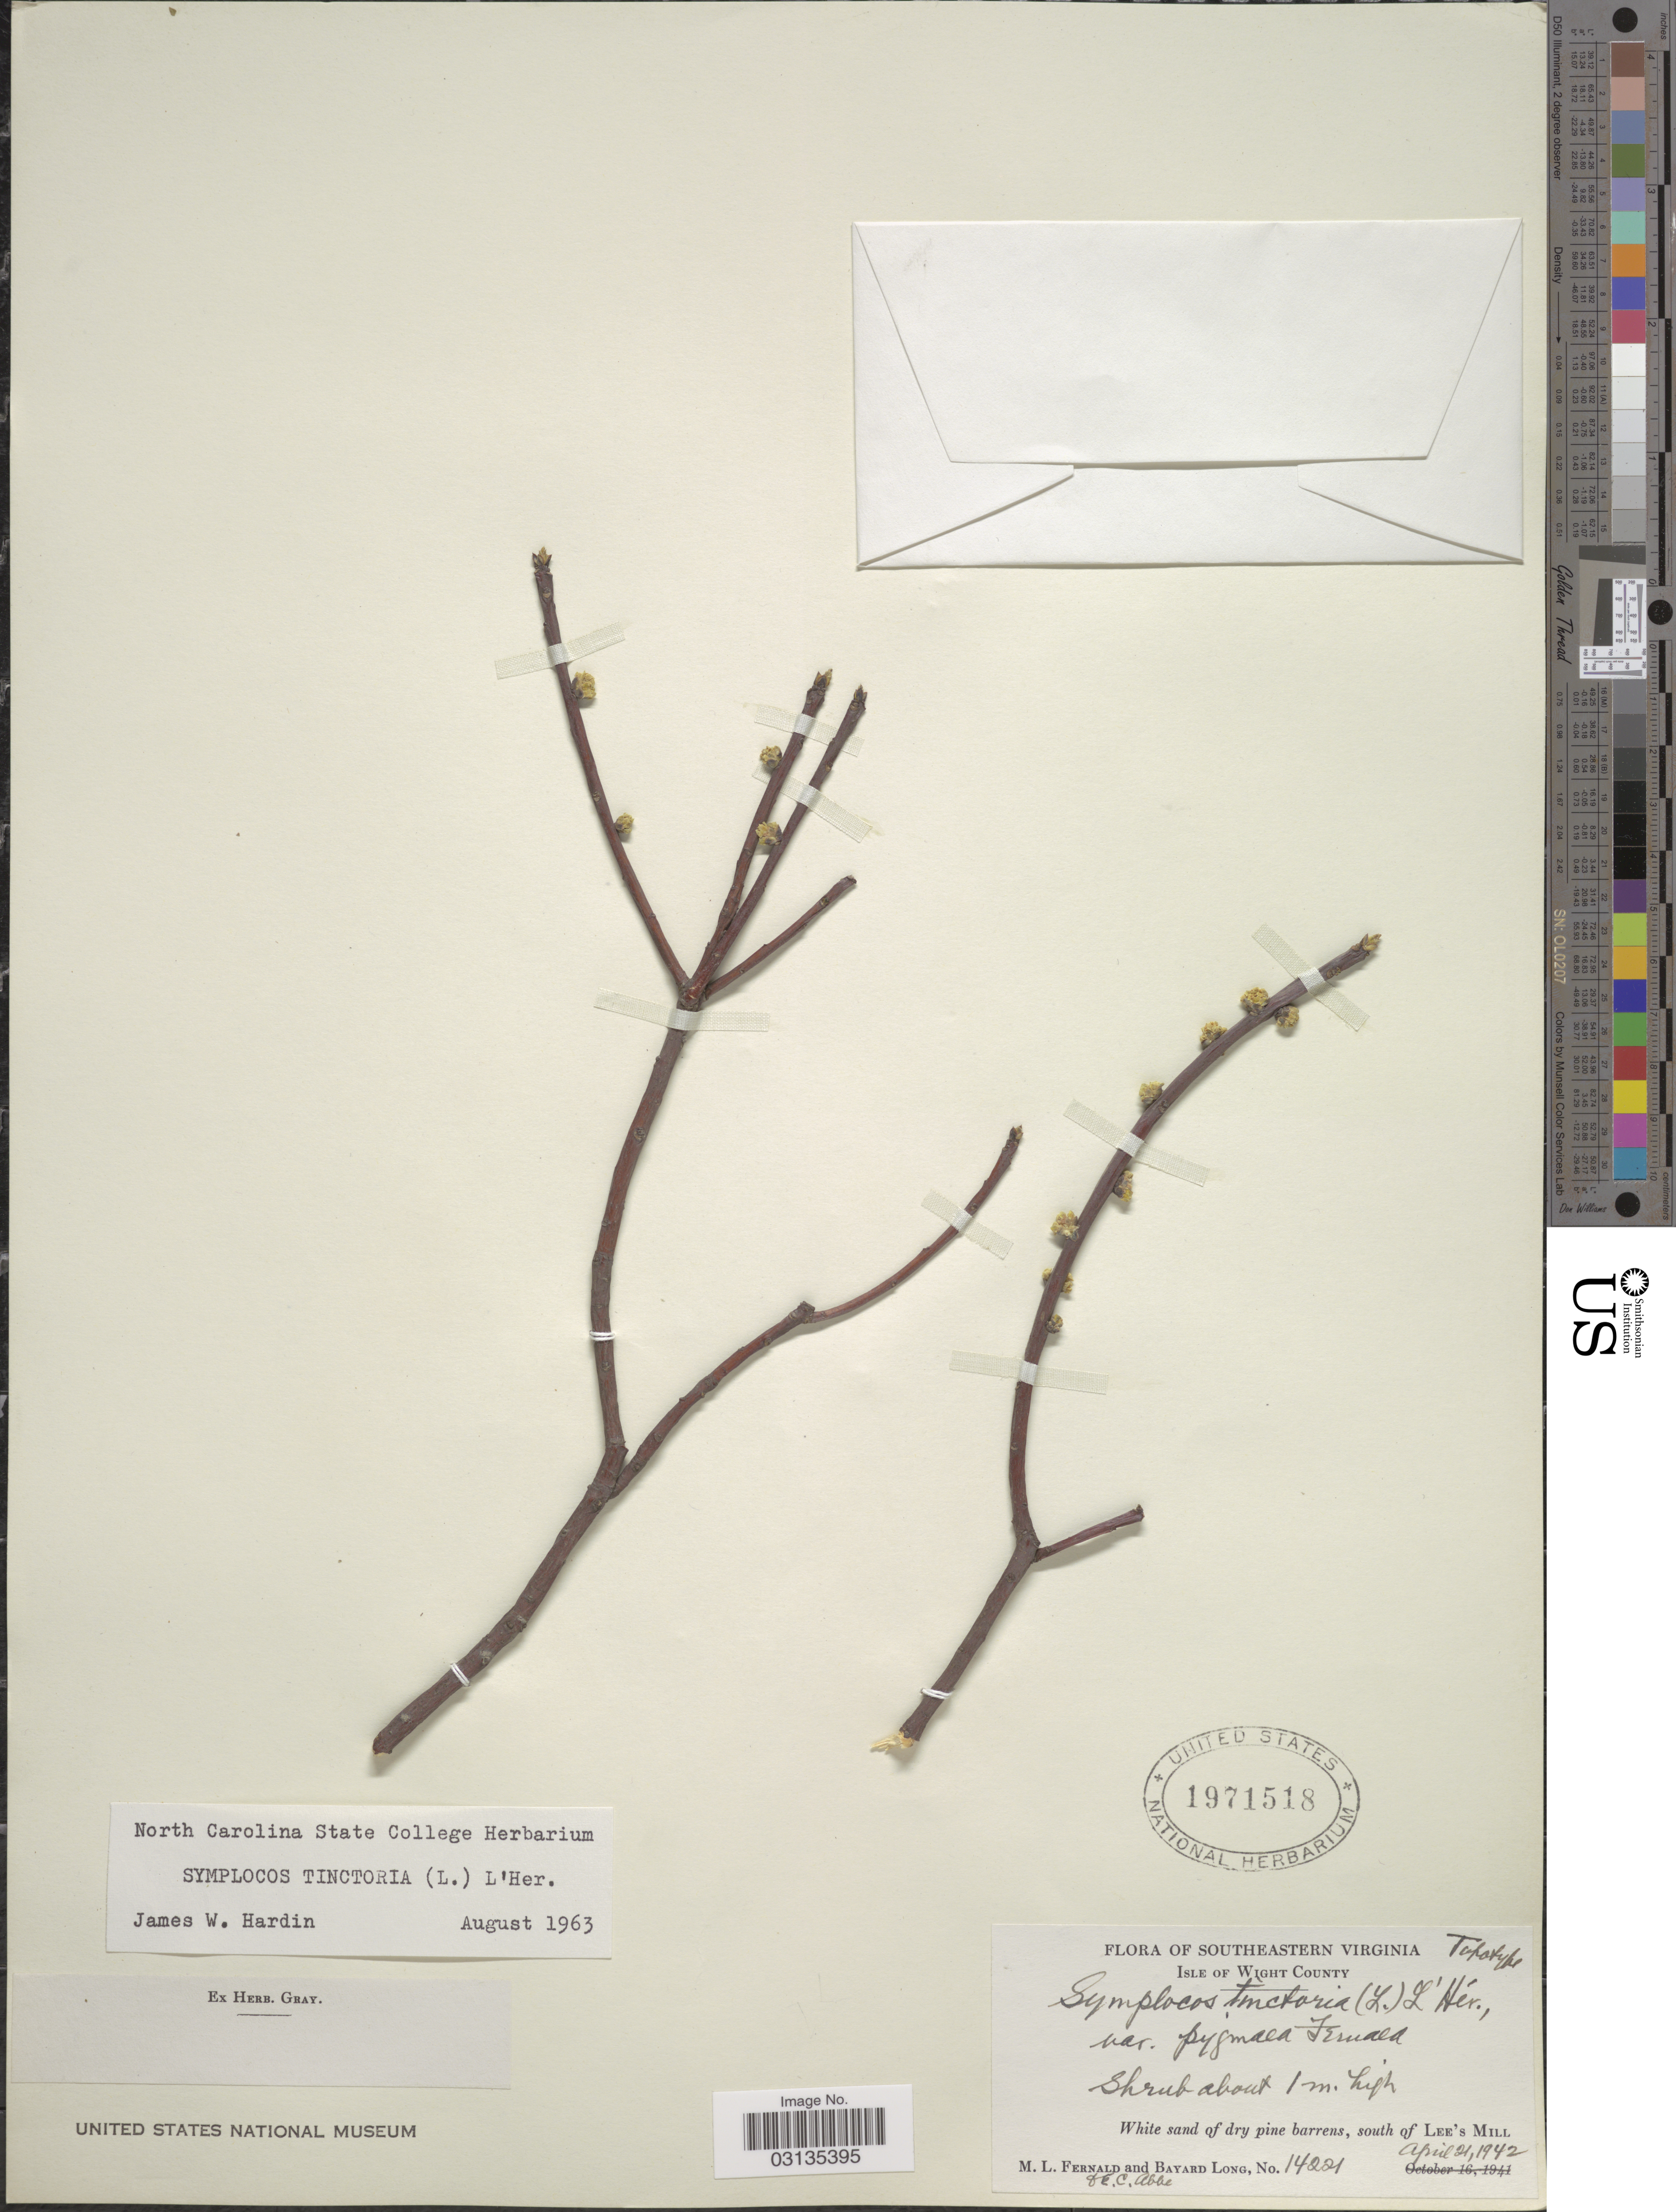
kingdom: Plantae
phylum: Tracheophyta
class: Magnoliopsida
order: Ericales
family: Symplocaceae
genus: Symplocos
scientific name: Symplocos tinctoria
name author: (L.) L'Hér.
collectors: M. L. Fernald, B. Long & E. C. Abbe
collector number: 14221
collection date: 1942-04-21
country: United States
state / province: Virginia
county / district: Isle of Wight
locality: Southeastern Virginia. Isle of Wight County. South of Lee's Mill.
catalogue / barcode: US 1971518